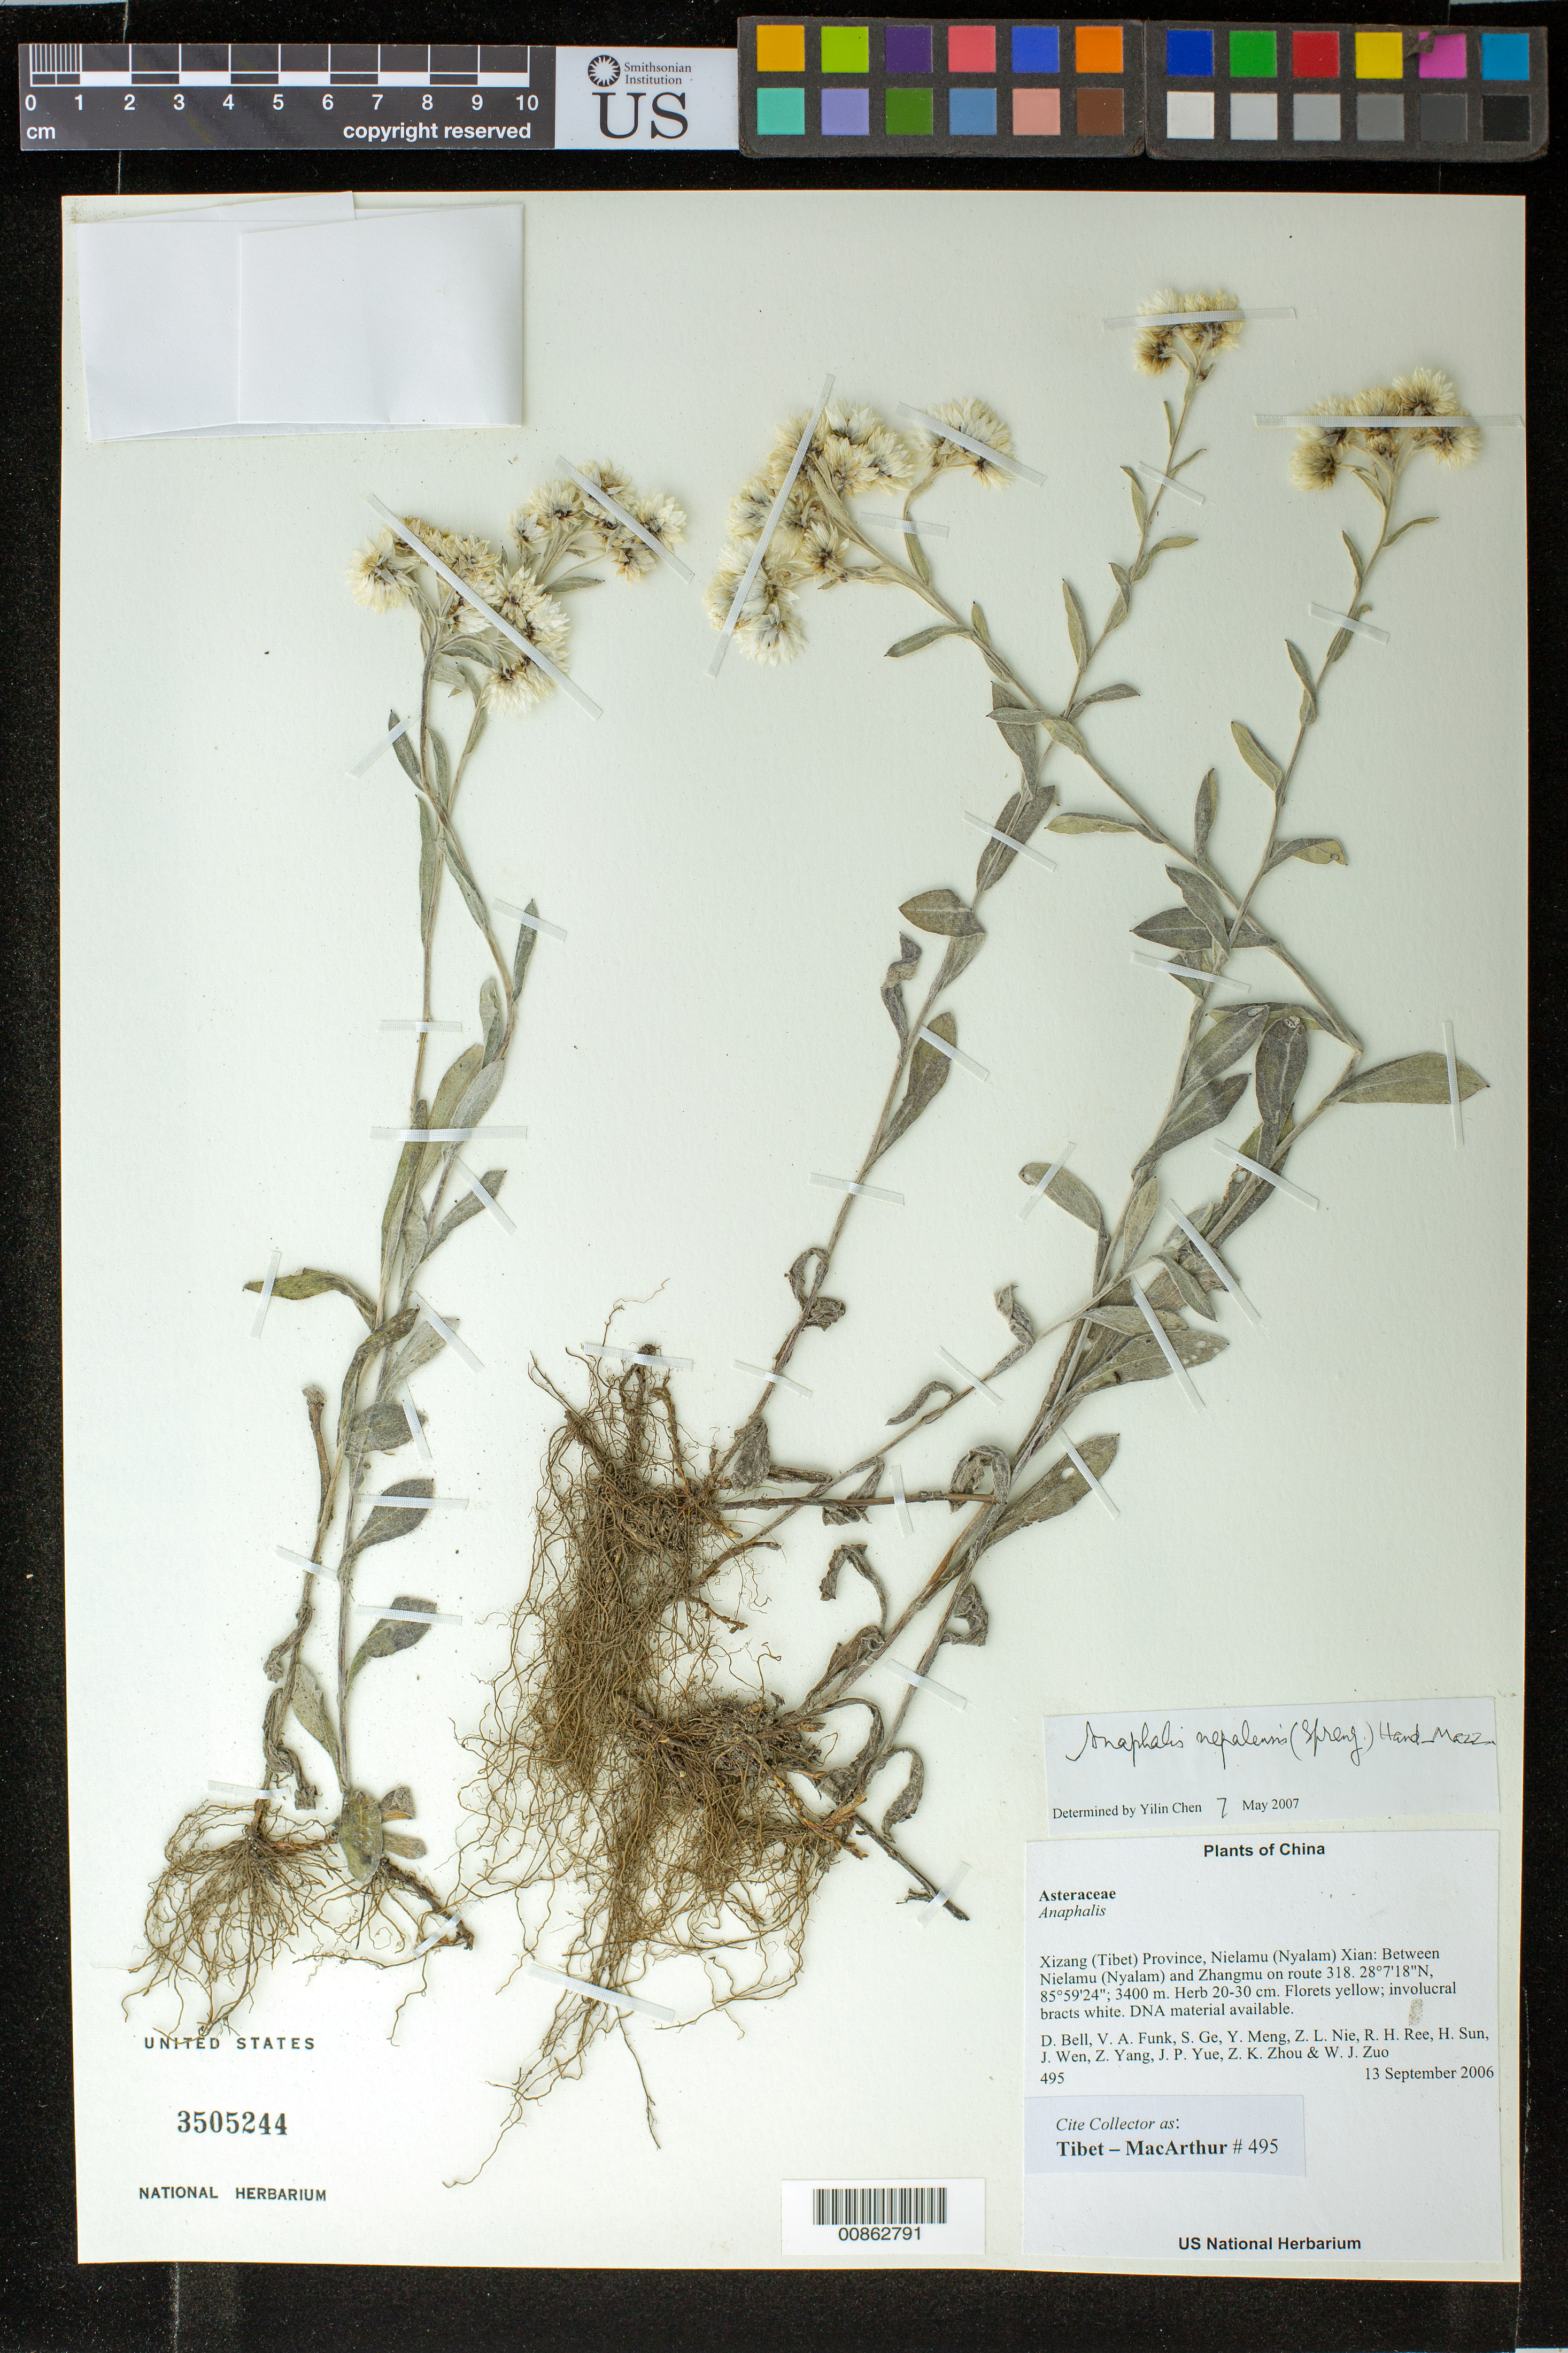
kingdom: Plantae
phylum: Tracheophyta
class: Magnoliopsida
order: Asterales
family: Asteraceae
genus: Anaphalis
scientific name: Anaphalis nepalensis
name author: (Spreng.) Hand.-Mazz.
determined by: Yilin Chen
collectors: Tibet-MacArthur, D. A. Bell, V. Funk, S. Ge, Y. Meng, Z. Nie, R. Ree, H. Sun, J. Wen, Z. Yang, J. Yue, Z. Zhou & W. Zuo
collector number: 495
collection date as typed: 13 Sep 2006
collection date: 2006-09-13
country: China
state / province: Xizang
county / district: Nielamu (Nyalam) Xian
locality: Between Nielamu (Nyalam) and Zhangmu on route 318.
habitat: Rocky slopes, cliff bases and disturbed areas beside road.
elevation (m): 3400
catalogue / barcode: US 3505244